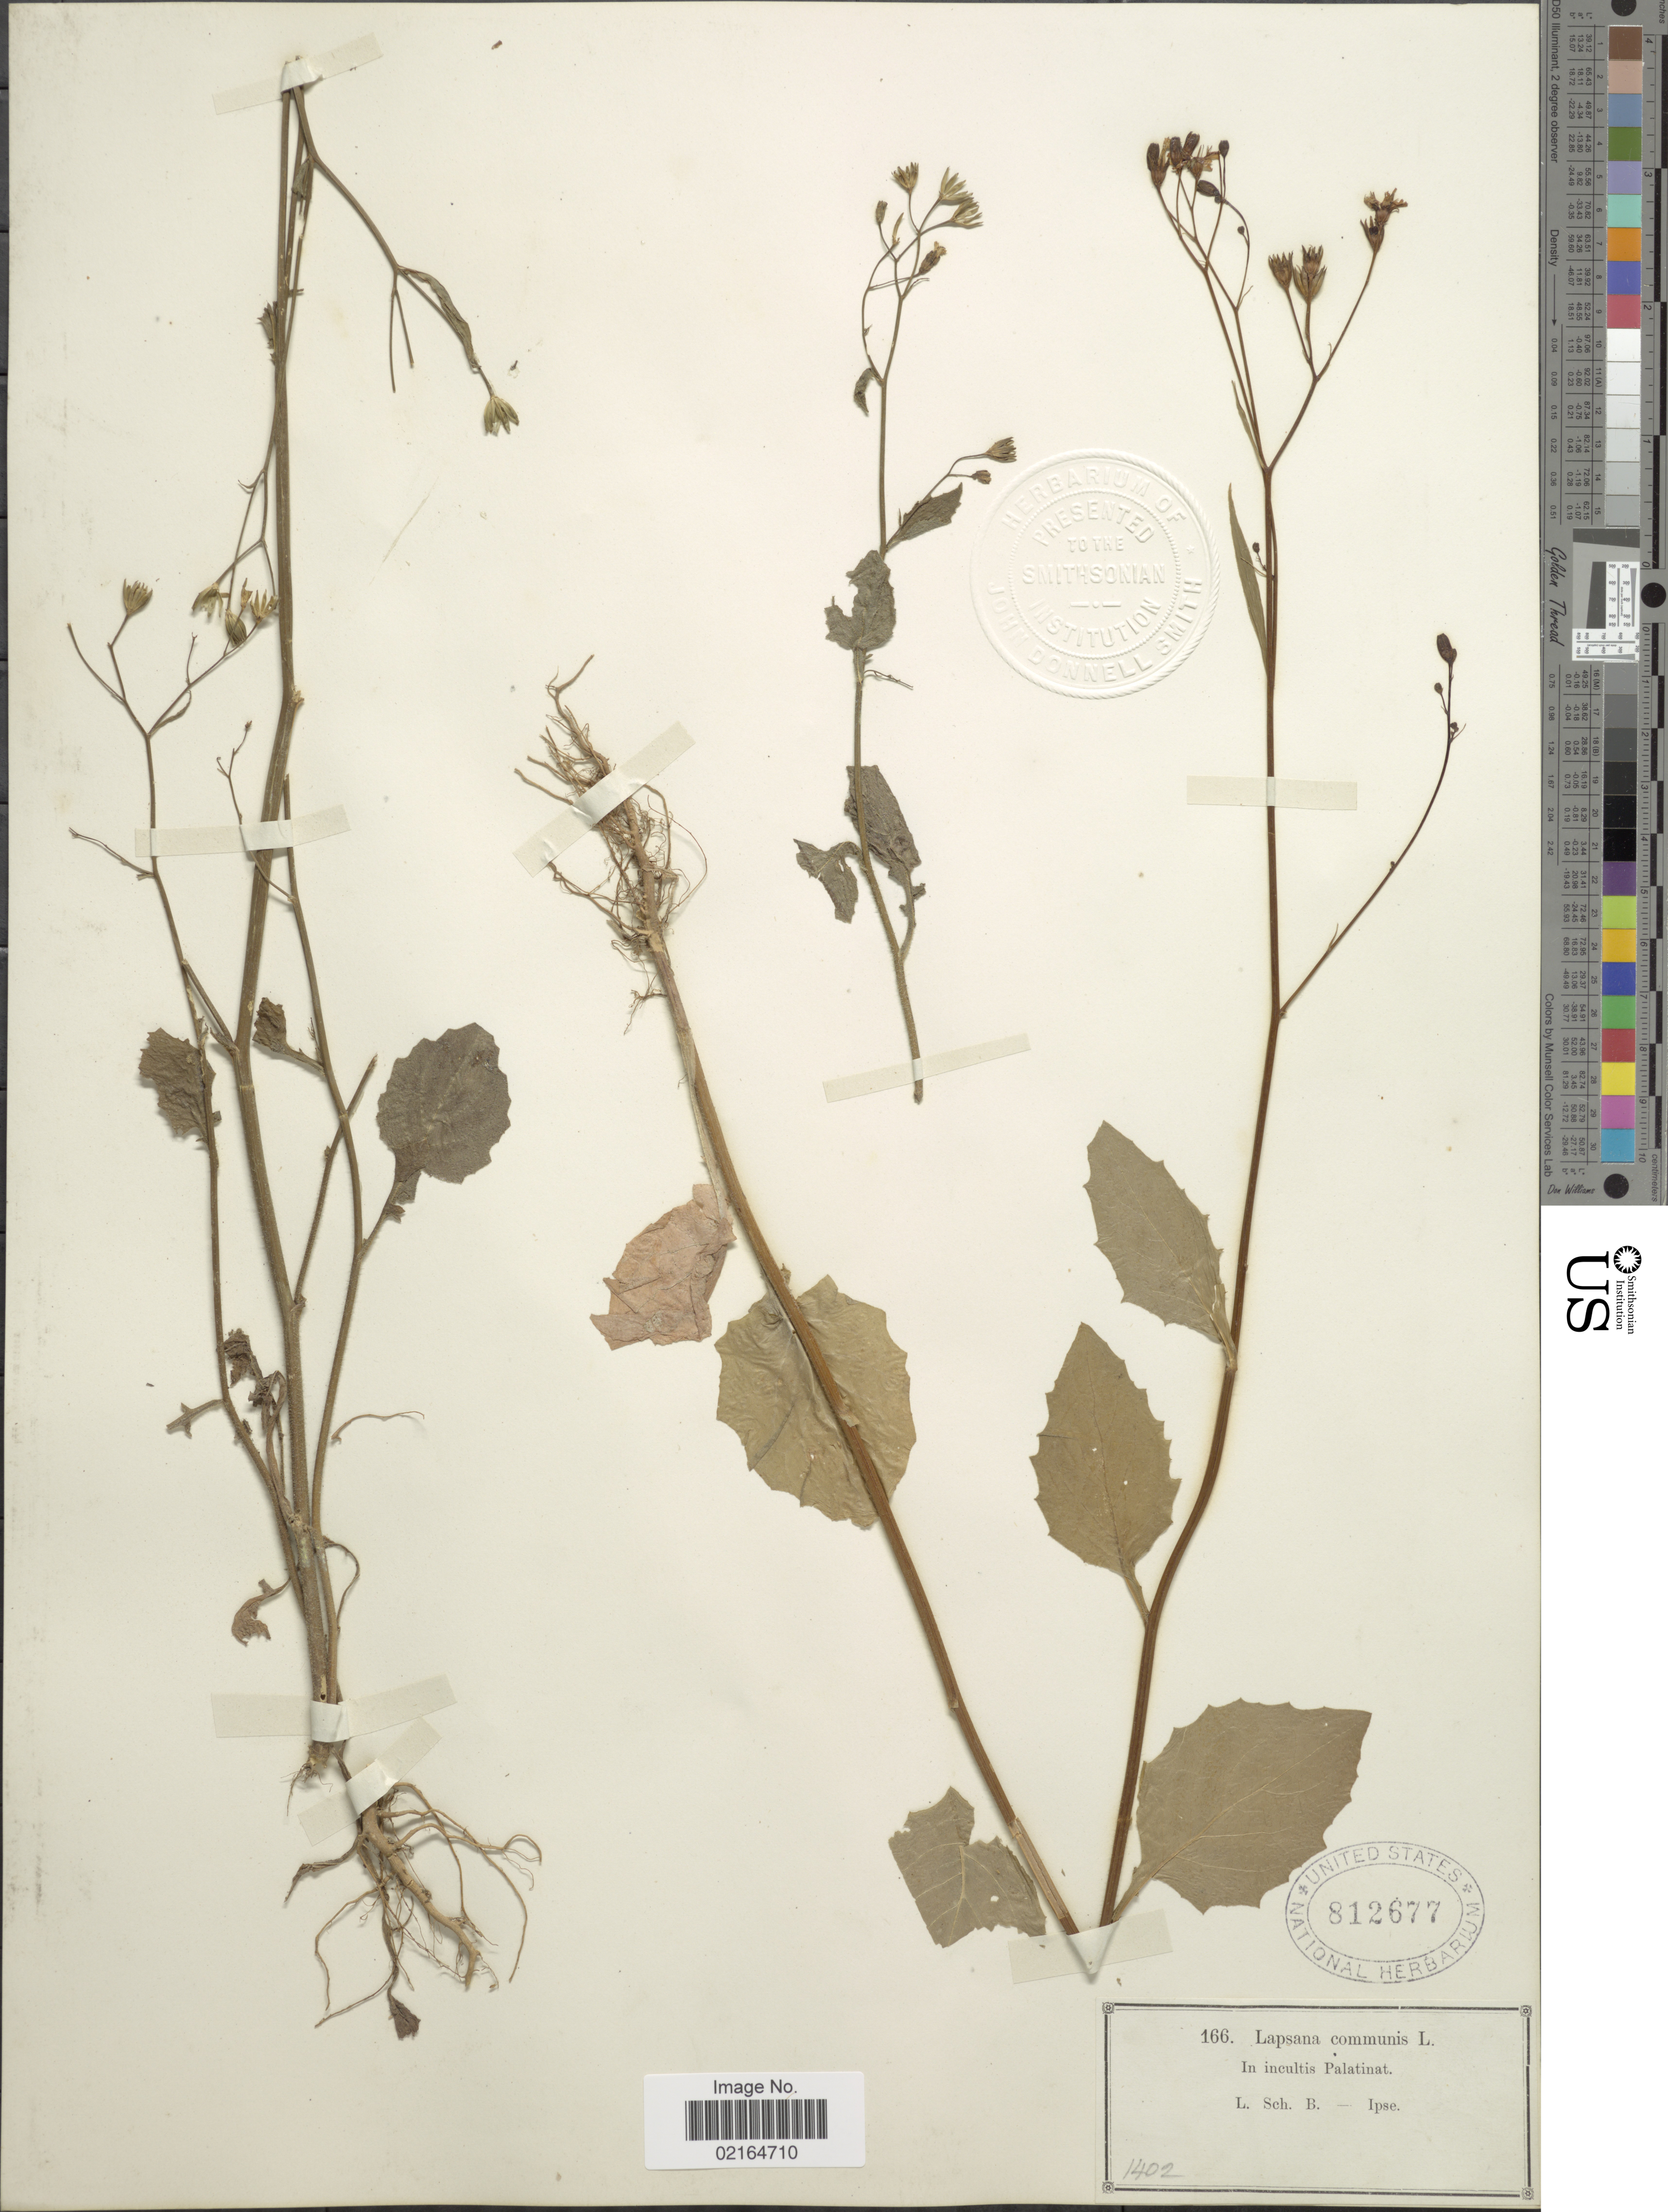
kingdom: Plantae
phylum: Tracheophyta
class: Magnoliopsida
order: Asterales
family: Asteraceae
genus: Lapsana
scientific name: Lapsana communis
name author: L.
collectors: J. Donnell Smith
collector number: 166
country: Germany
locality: In cultis Palatinat, L. Sch. B.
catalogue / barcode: US 812677